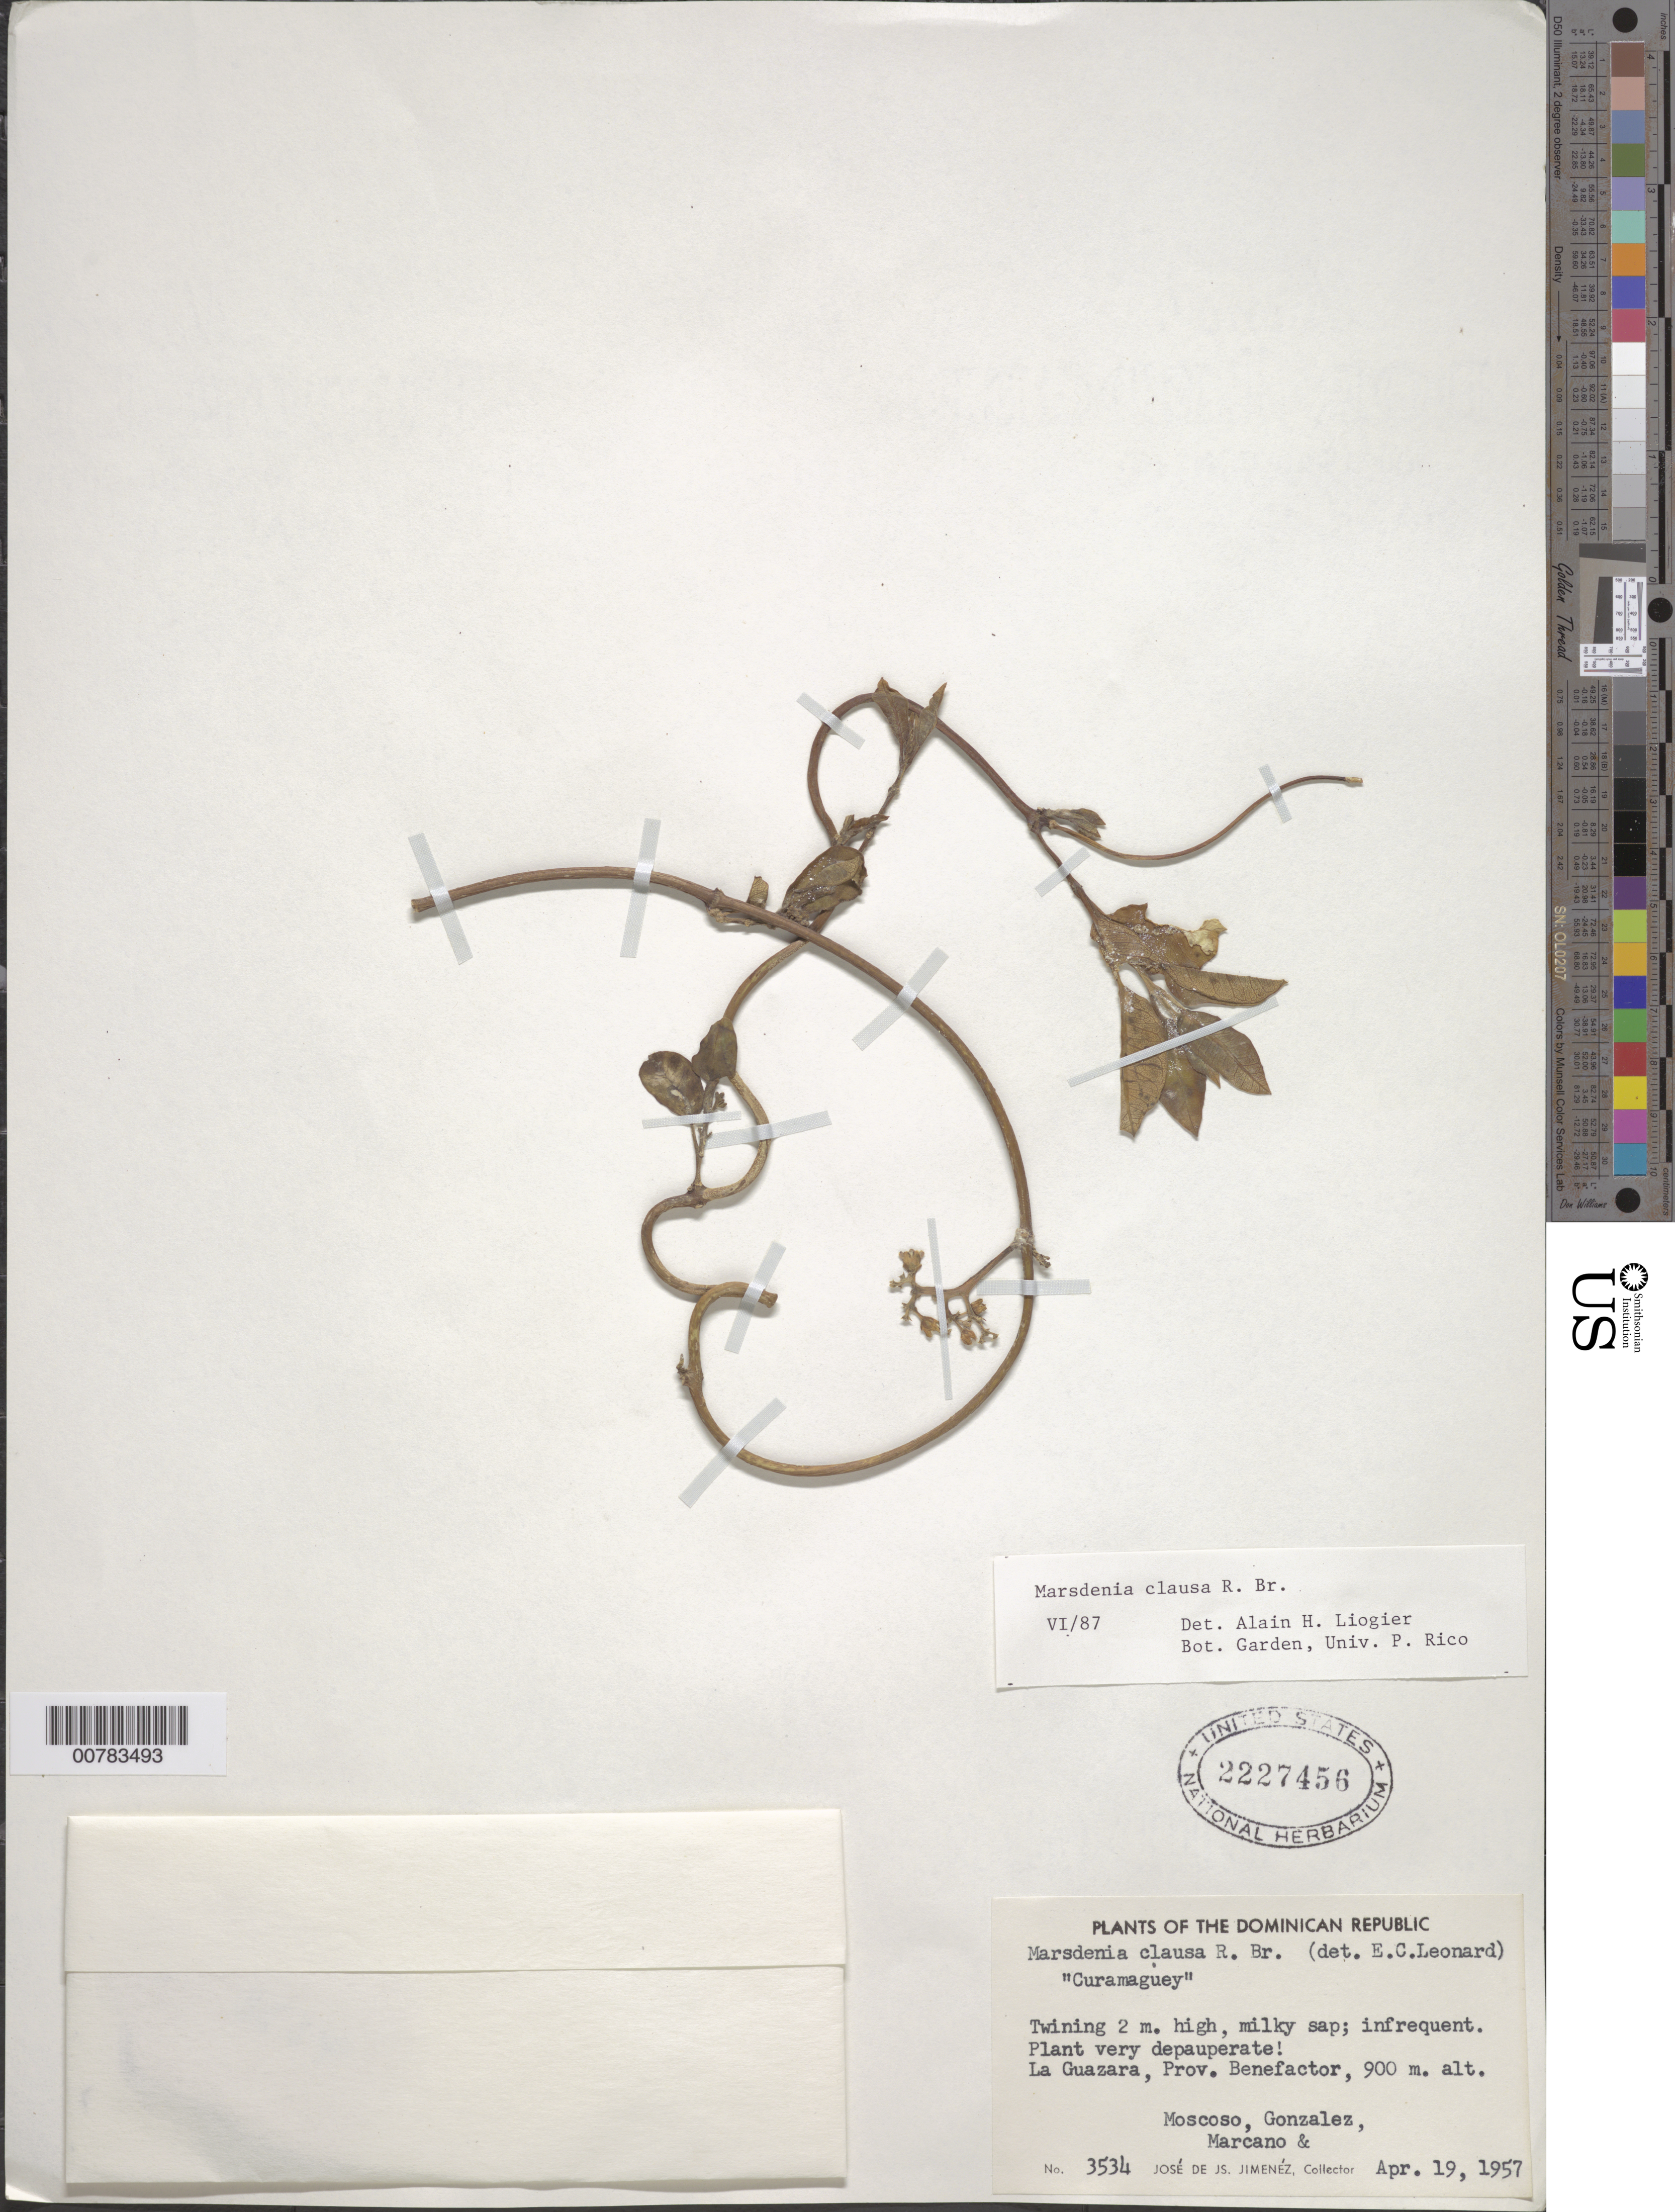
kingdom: Plantae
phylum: Tracheophyta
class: Magnoliopsida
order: Gentianales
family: Apocynaceae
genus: Marsdenia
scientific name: Marsdenia clausa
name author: R. Br.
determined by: Liogier, Alain H.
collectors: R. Moscoso, C. Gonzalez, E. J. Marcano F. & J. J. Jiménez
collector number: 3534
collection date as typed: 19 Apr 1957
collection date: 1957-04-19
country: Dominican Republic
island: Hispaniola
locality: Province of Benefactor??, La Guazara.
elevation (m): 900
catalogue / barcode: US 2227456